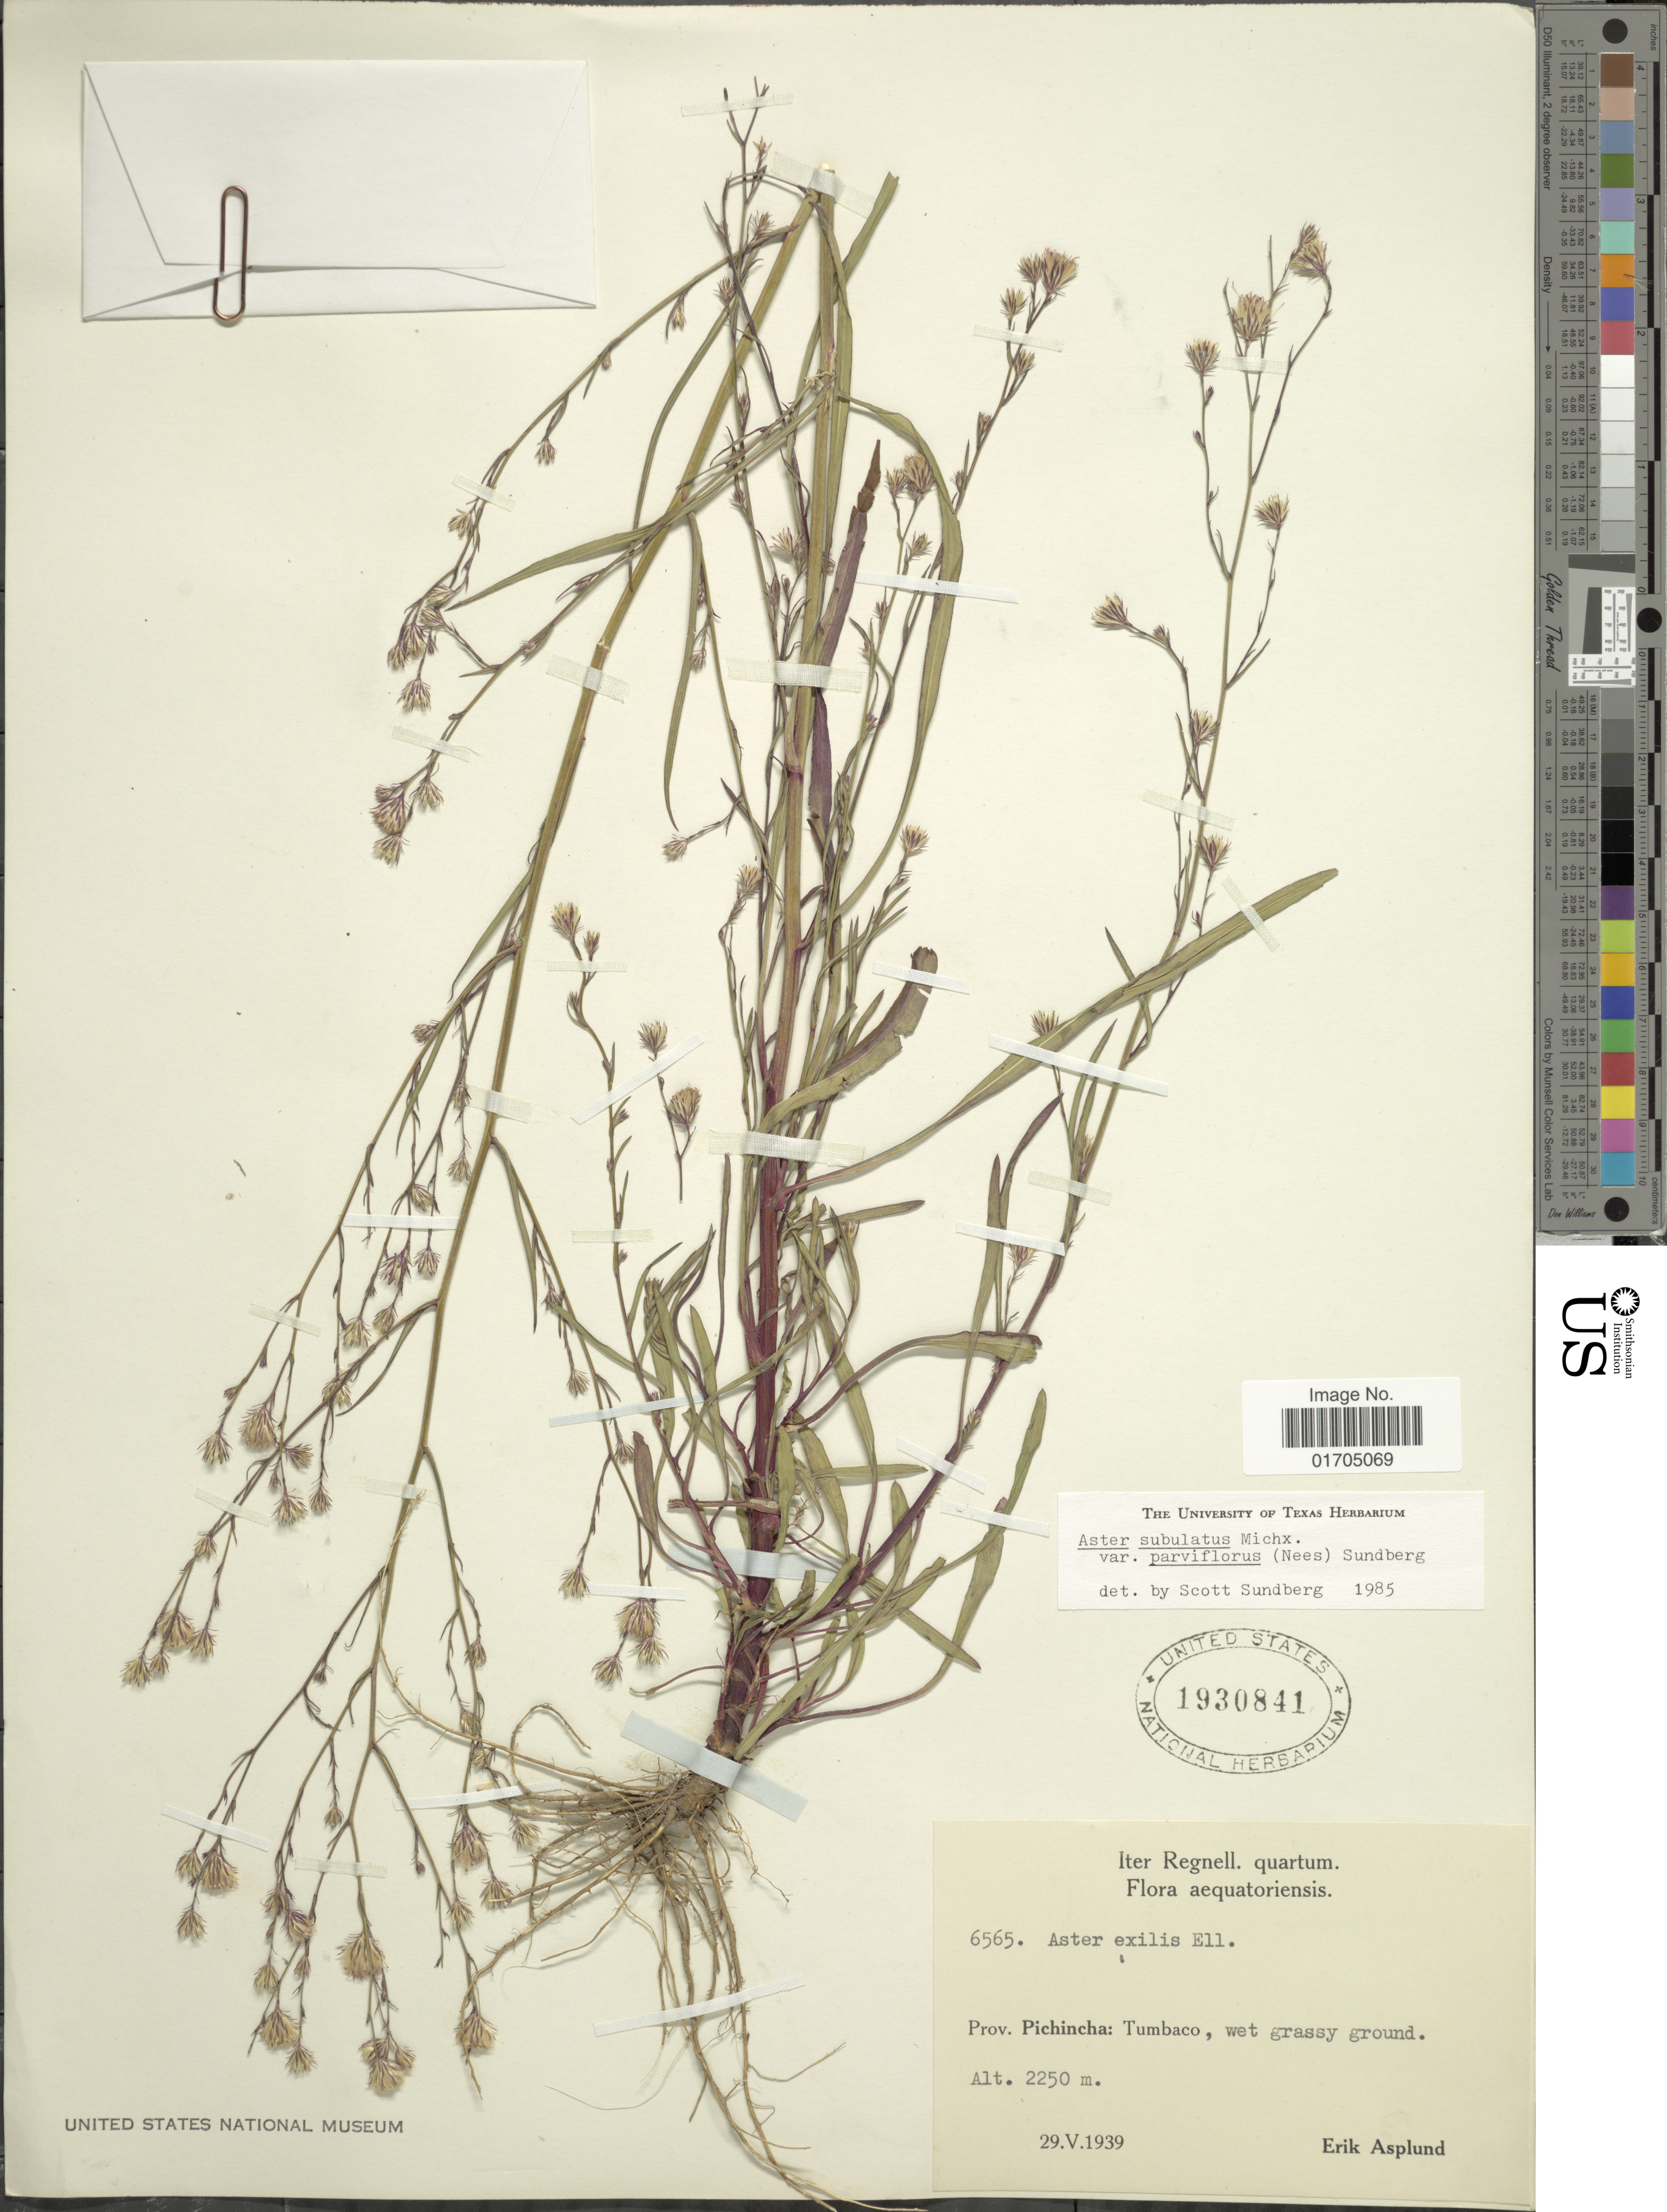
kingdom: Plantae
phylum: Tracheophyta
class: Magnoliopsida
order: Asterales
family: Asteraceae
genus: Symphyotrichum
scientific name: Symphyotrichum subulatum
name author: (Michx.) G.L. Nesom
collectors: E. Asplund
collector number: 6565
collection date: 1939-05-29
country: Ecuador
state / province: Pichincha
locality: Tumbaco, wet grassy ground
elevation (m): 2250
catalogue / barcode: US 1930841